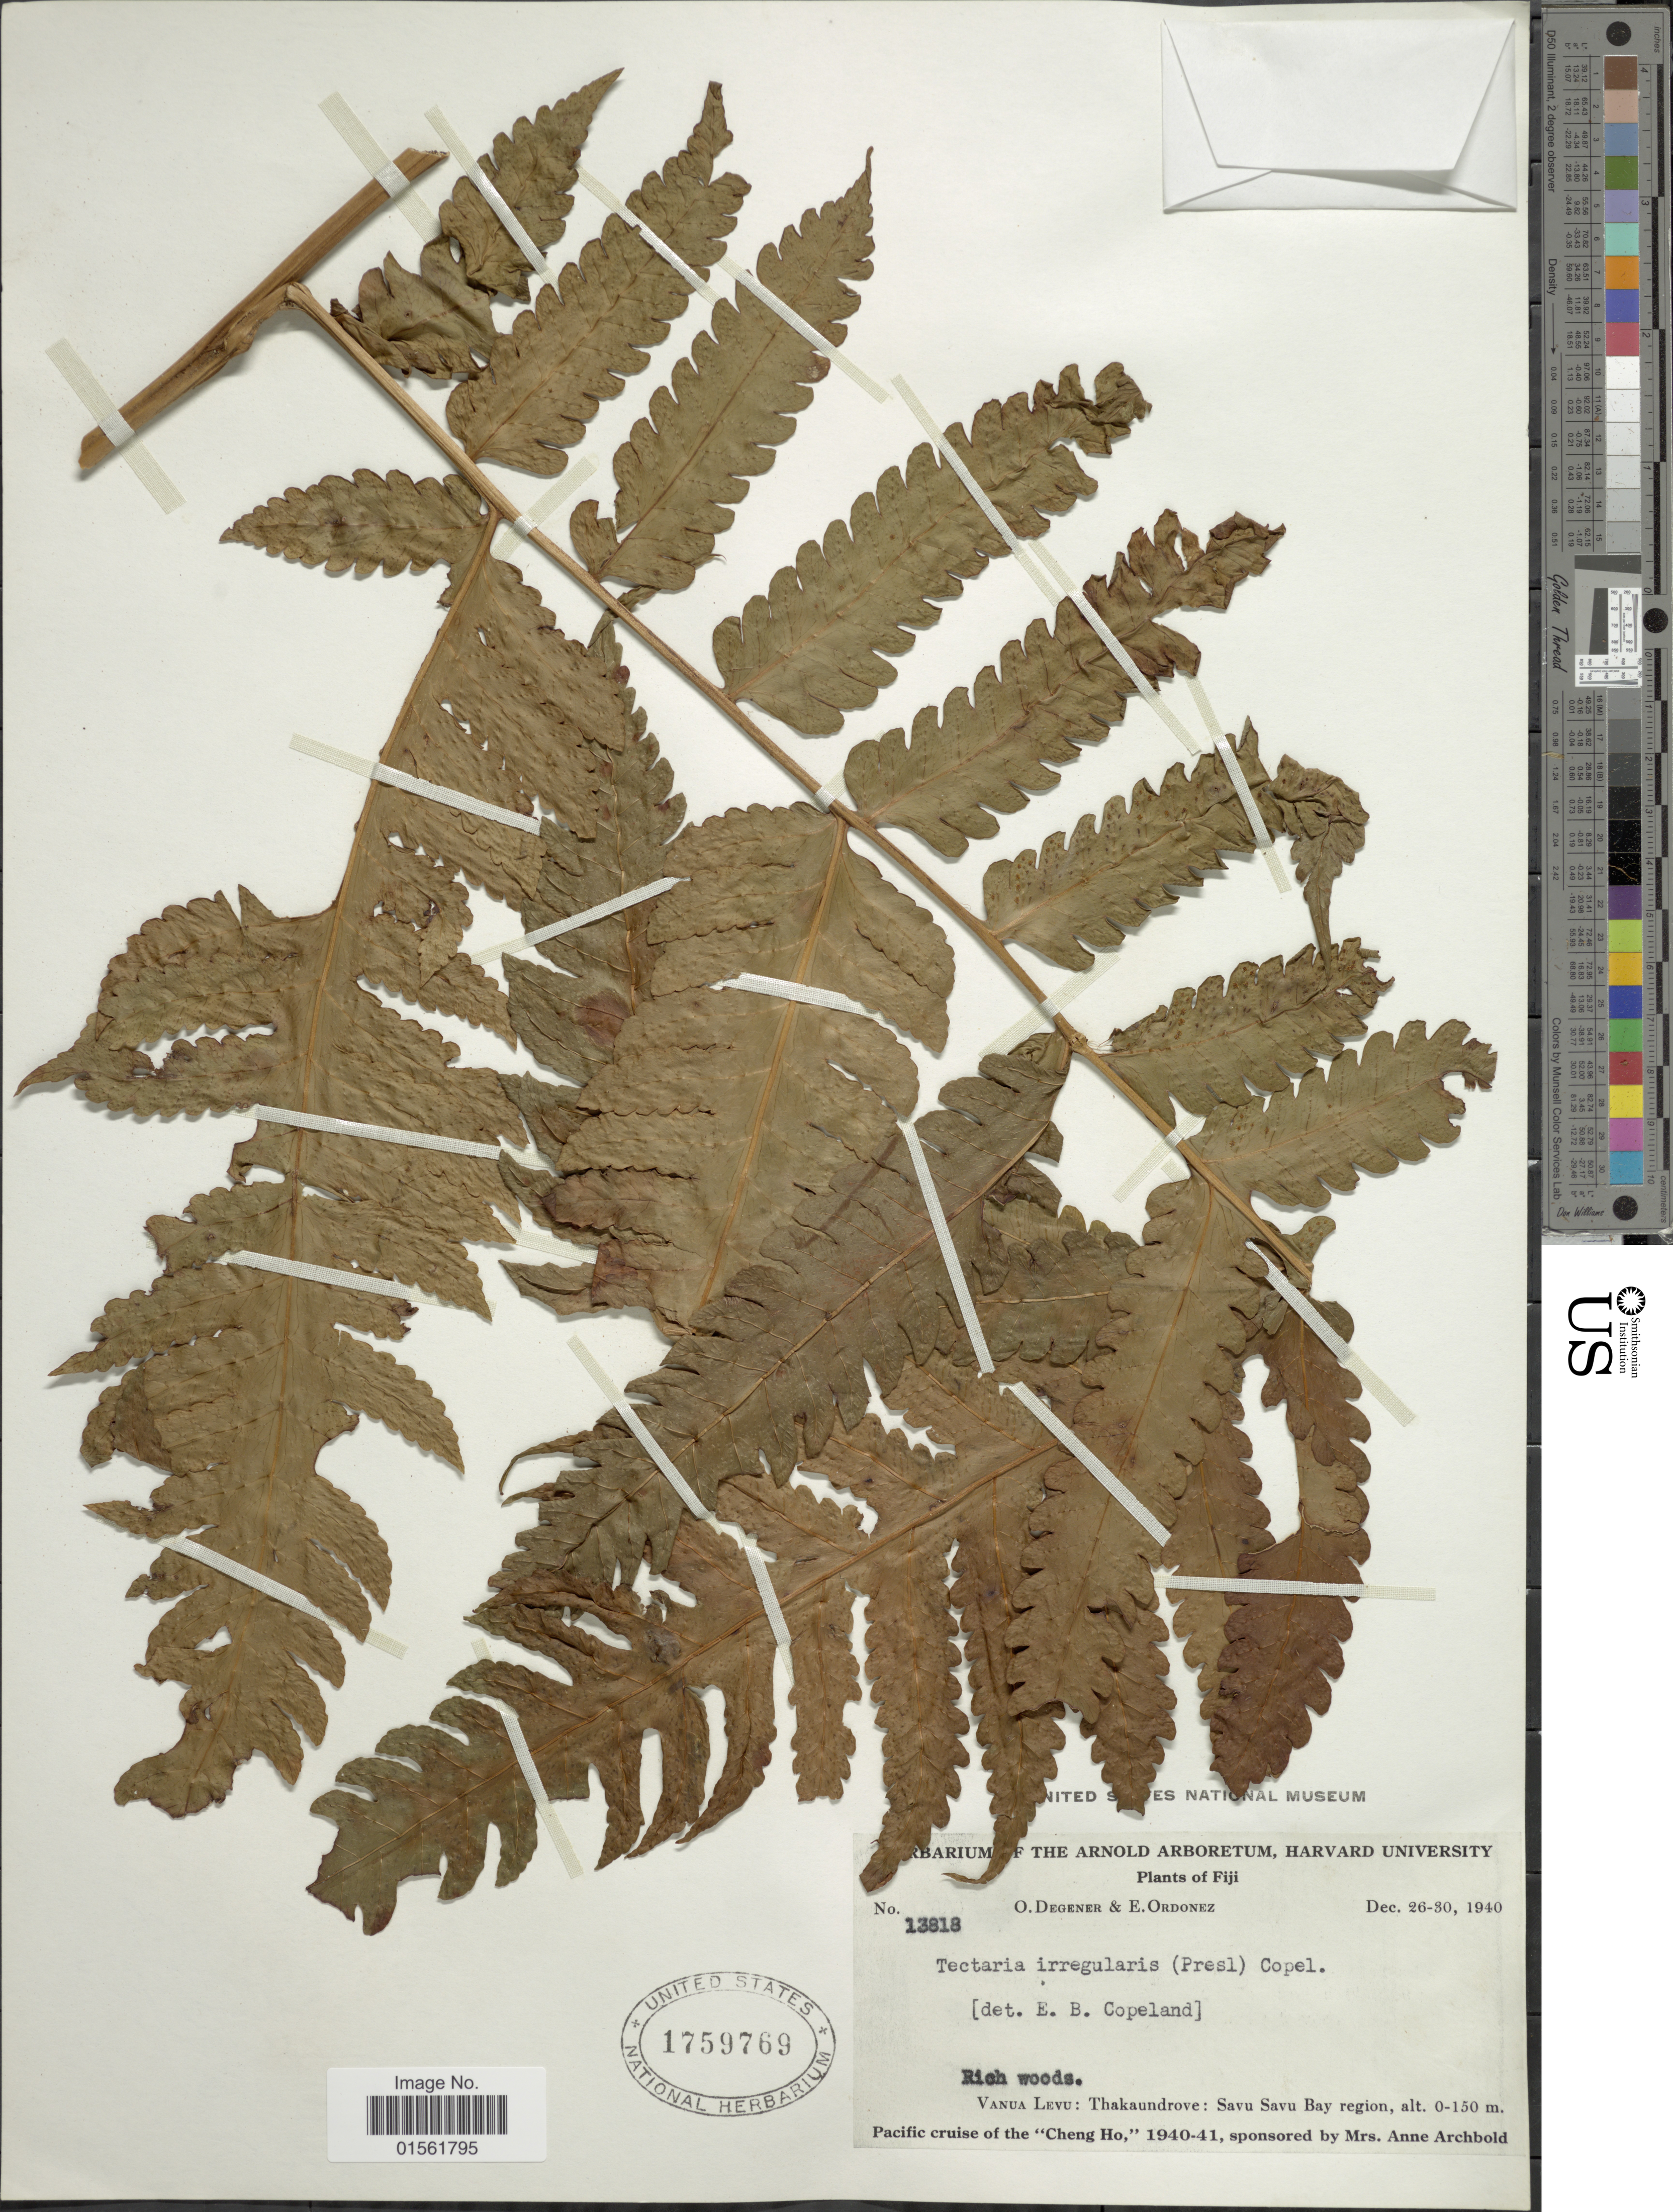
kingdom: Plantae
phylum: Tracheophyta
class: Polypodiopsida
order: Polypodiales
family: Dryopteridaceae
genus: Pleocnemia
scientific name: Pleocnemia irregularis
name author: (C. Presl) Holttum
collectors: O. Degener & E. Ordonez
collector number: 13818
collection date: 1940-12-26/1940-12-30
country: Fiji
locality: Vanua Levu: Thakaundrove: Savu Savu Bay region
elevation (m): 0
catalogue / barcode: US 1759769